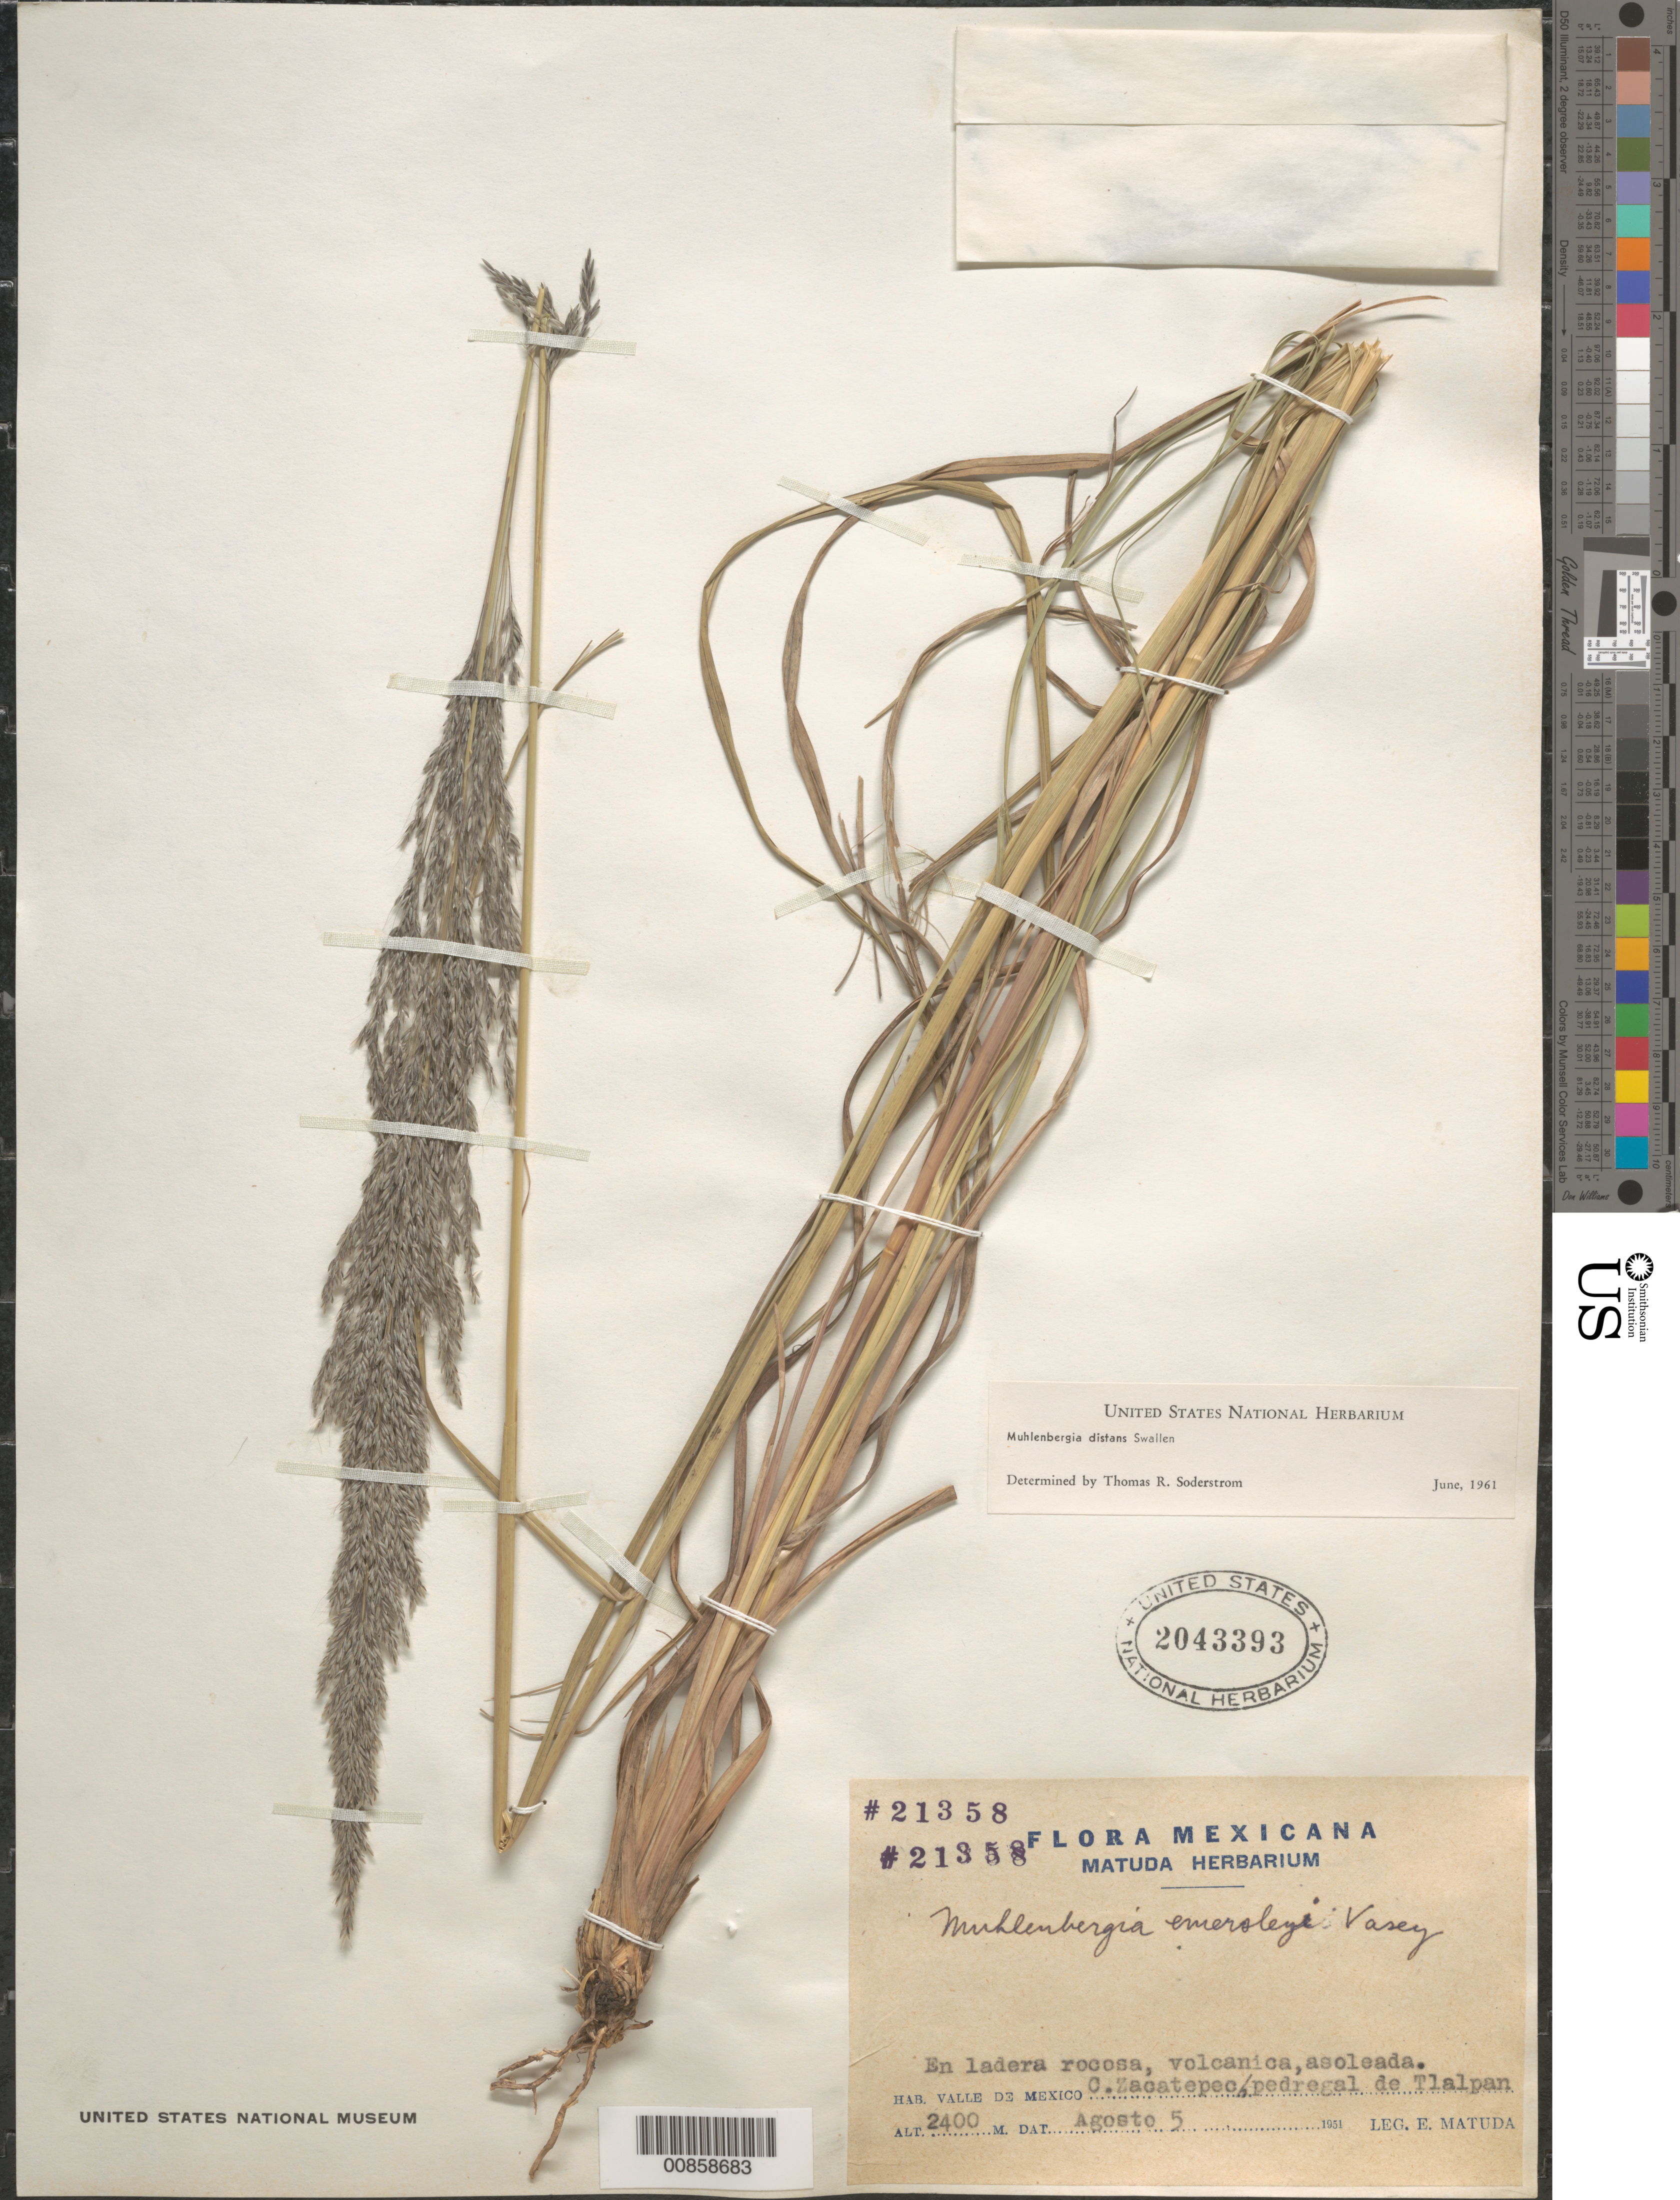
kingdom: Plantae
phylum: Tracheophyta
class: Liliopsida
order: Poales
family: Poaceae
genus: Muhlenbergia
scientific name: Muhlenbergia distans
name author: Swallen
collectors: E. Matuda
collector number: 21358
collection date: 1951-08-05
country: Mexico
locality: Valle de Mexico. C.Zacatepec/,pedregal de Tlalpan.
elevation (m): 2400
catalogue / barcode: US 2043393